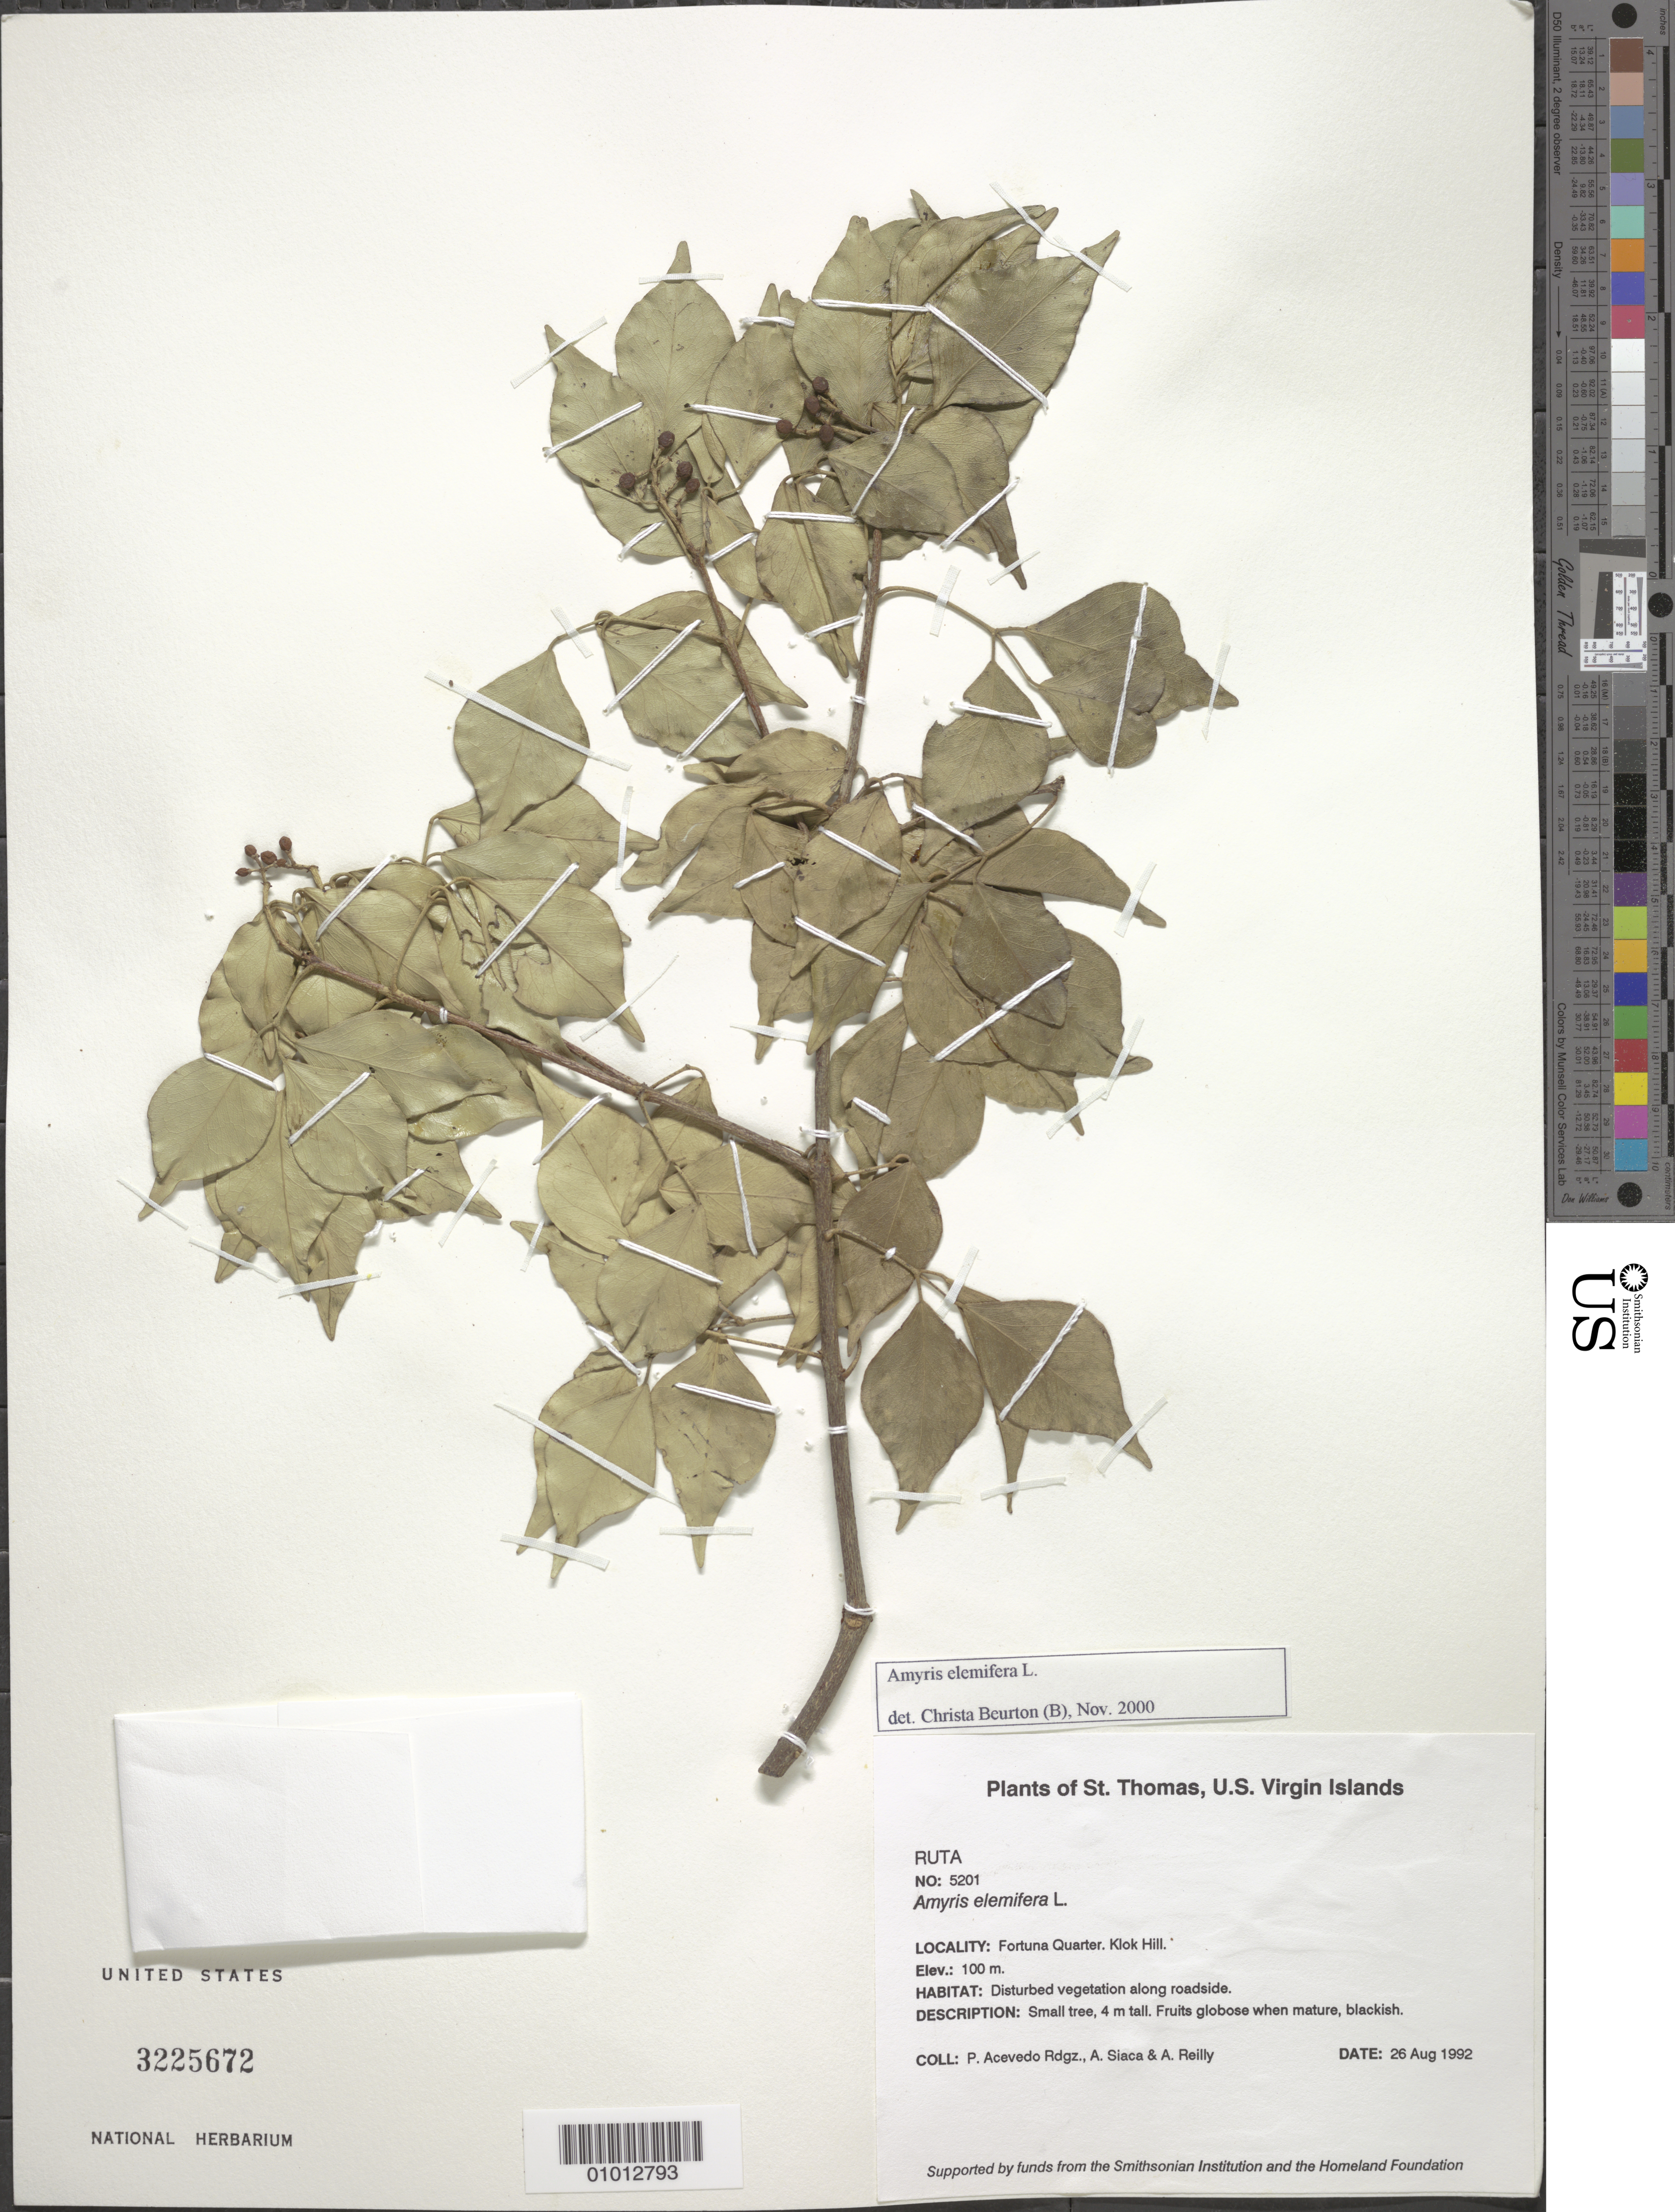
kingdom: Plantae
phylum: Tracheophyta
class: Magnoliopsida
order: Sapindales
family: Rutaceae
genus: Amyris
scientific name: Amyris elemifera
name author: L.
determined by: Buerton, C.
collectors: P. Acevedo-Rodr., A. Siaca & A. Reilly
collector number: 5201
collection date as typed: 26 Aug 1992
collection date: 1992-08-26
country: U.S. Virgin Islands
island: St. Thomas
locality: Fortuna Quarter. Klok Hill.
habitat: Disturbed vegetation along roadside.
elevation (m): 100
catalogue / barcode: US 3225672